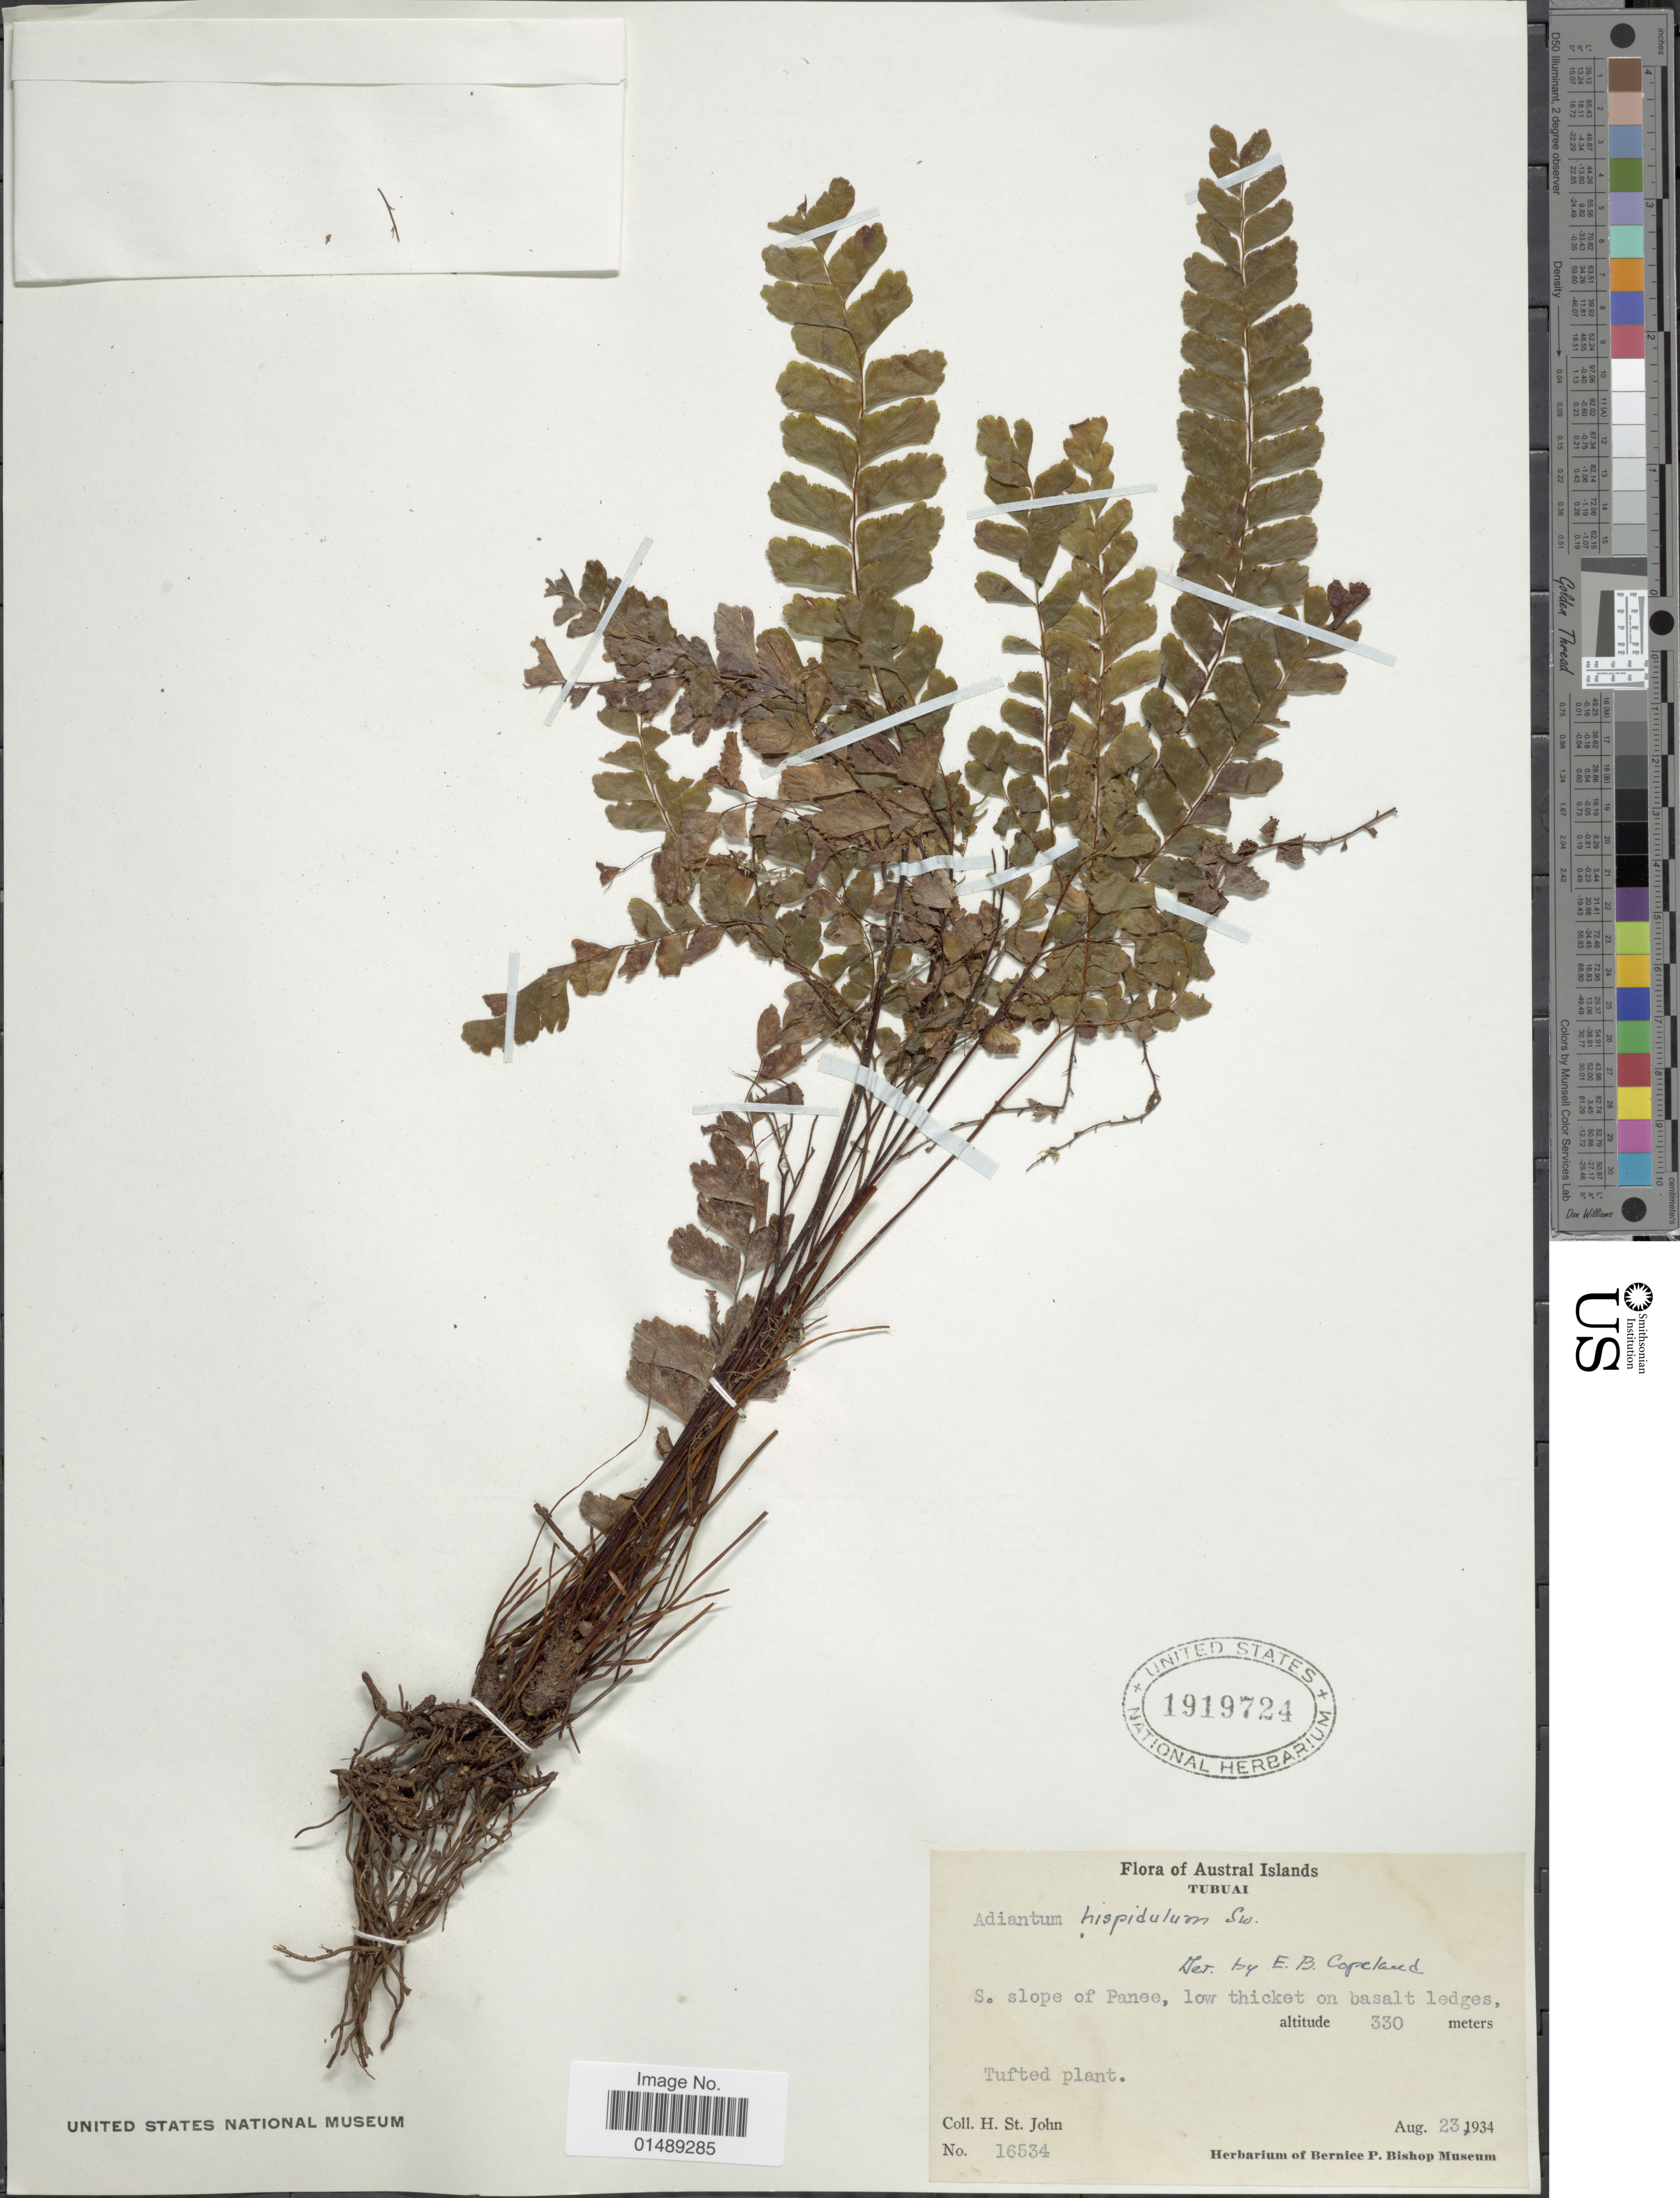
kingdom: Plantae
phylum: Tracheophyta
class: Polypodiopsida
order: Polypodiales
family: Pteridaceae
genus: Adiantum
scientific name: Adiantum hispidulum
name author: Sw.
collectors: H. St. John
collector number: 16534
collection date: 1934-08-23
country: French Polynesia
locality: Austral Islands, Tubuai, S. slope of Panee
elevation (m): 330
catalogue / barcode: US 1919724